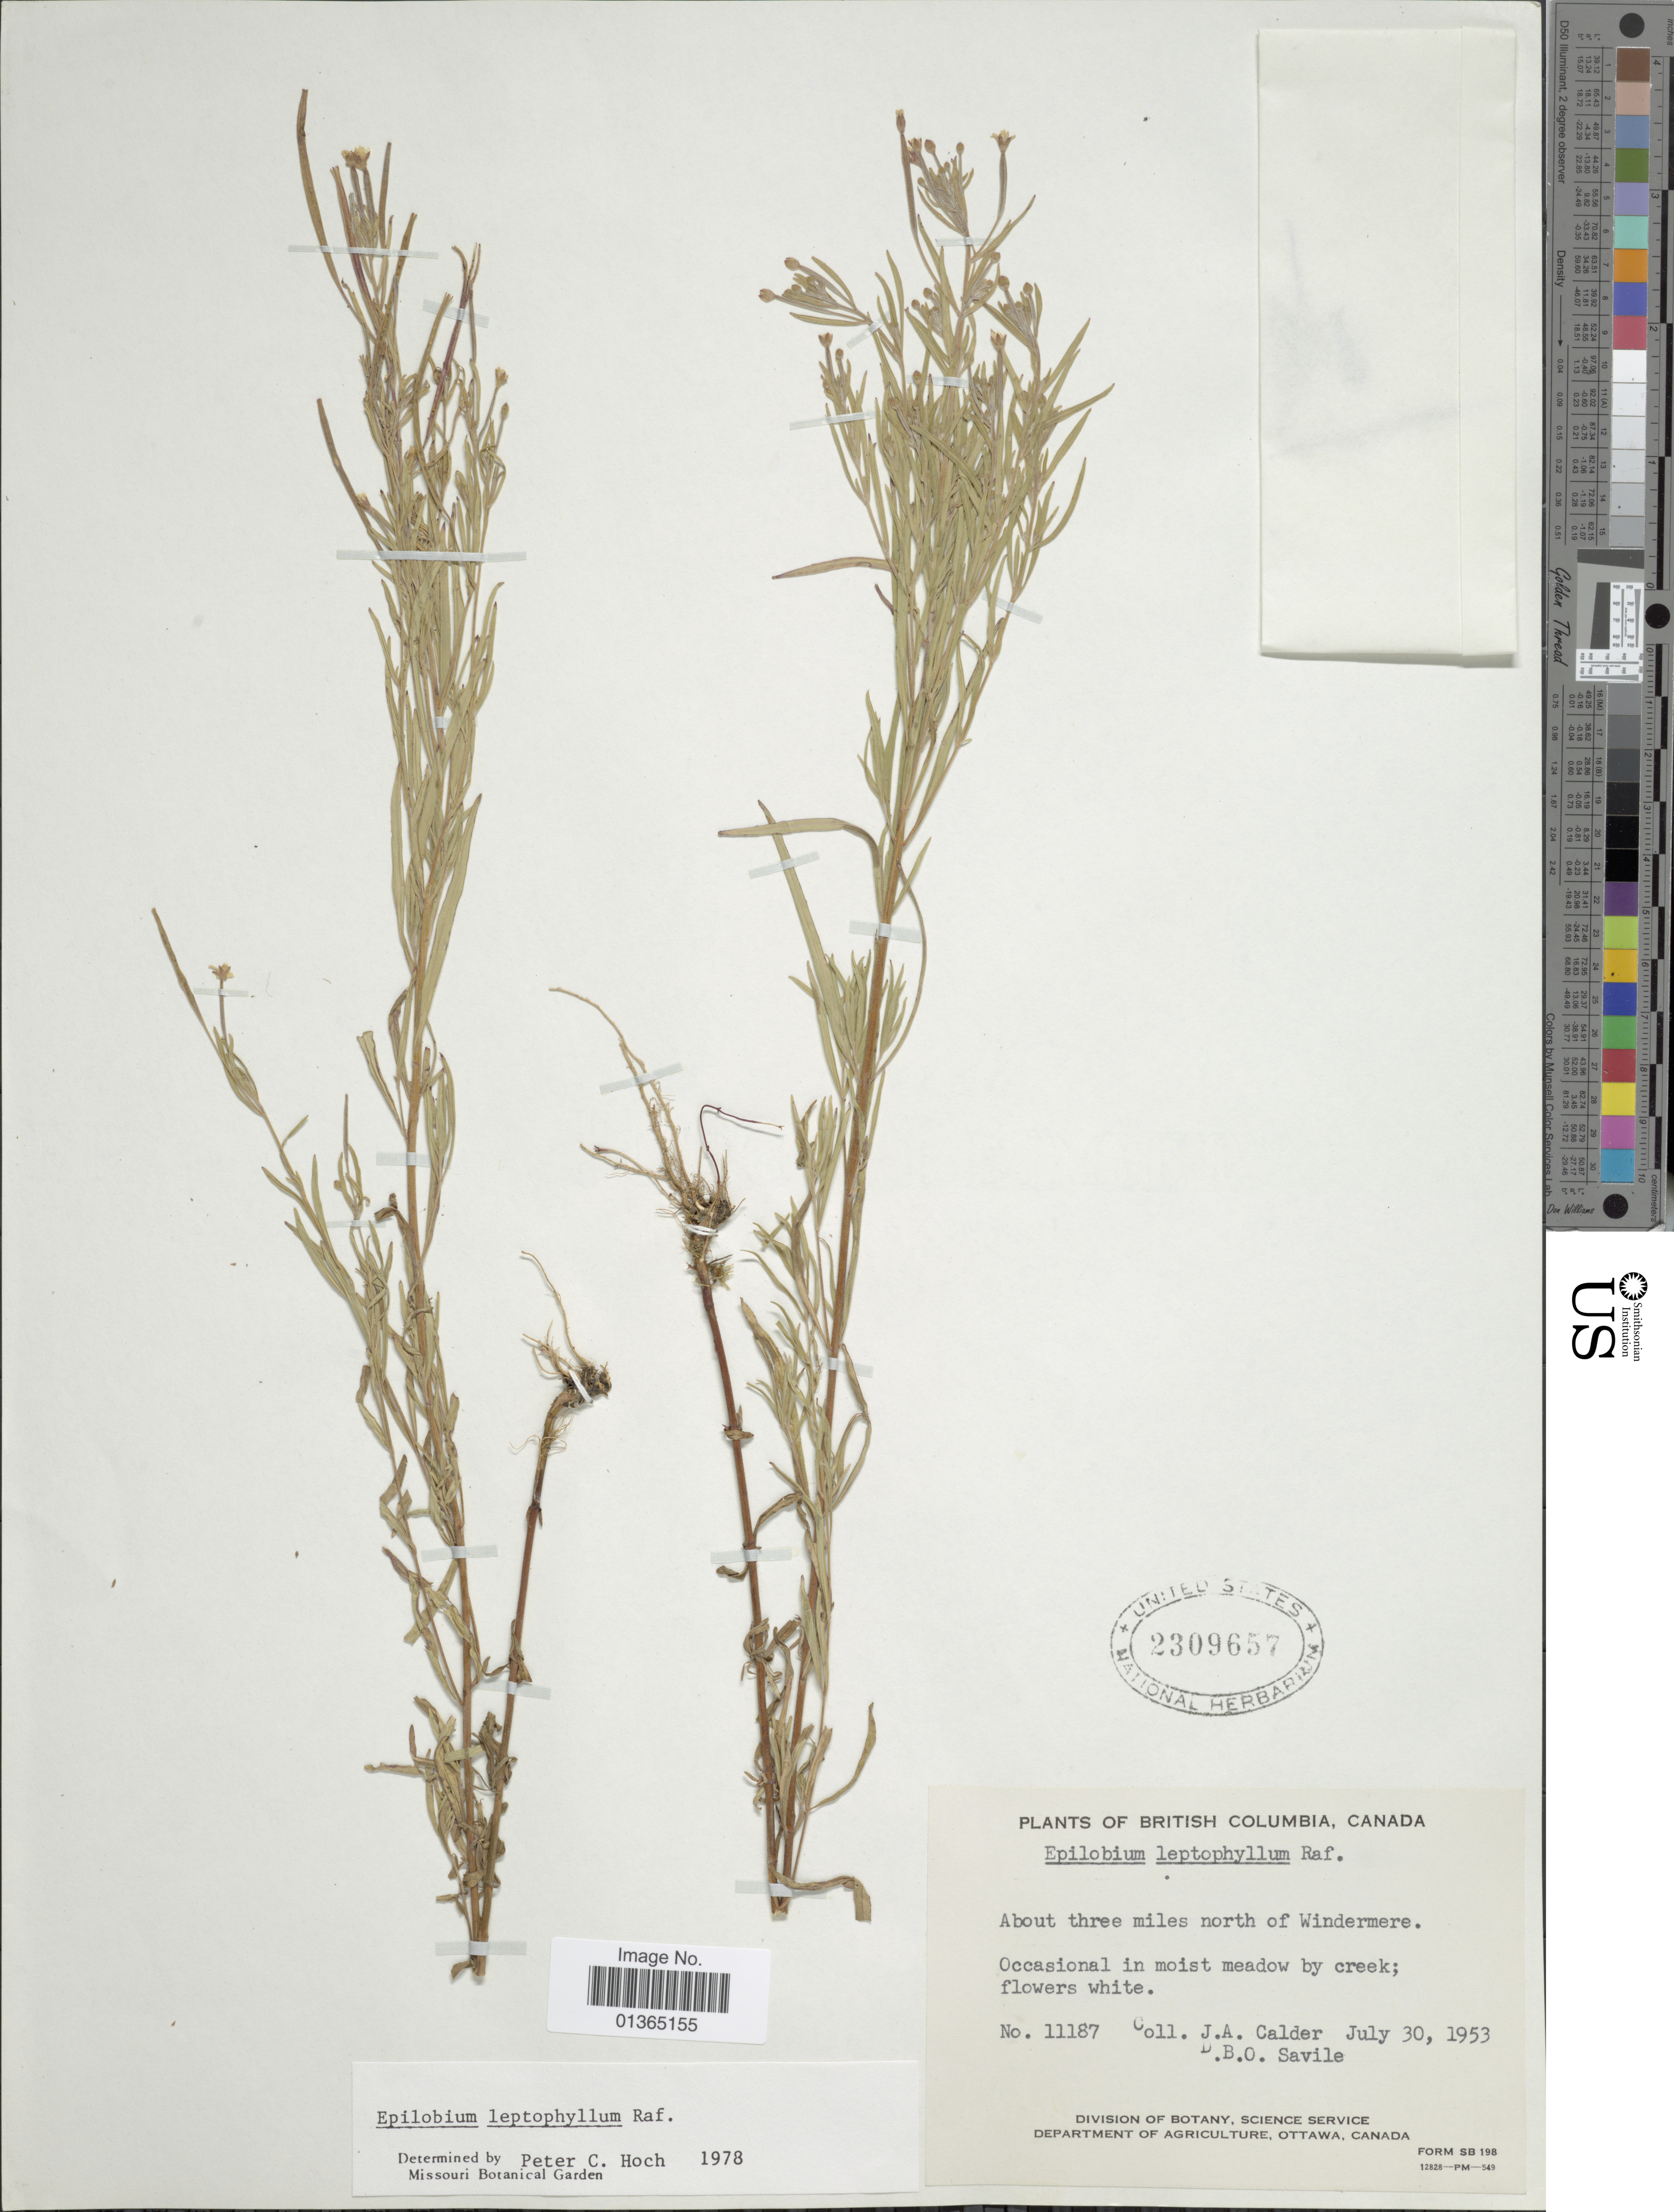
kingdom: Plantae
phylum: Tracheophyta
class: Magnoliopsida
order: Myrtales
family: Onagraceae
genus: Epilobium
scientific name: Epilobium leptophyllum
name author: Raf.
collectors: J. A. Calder & D. Savile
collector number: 11187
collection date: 1953-07-30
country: Canada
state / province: British Columbia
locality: About three miles north of Windermere.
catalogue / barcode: US 2309657